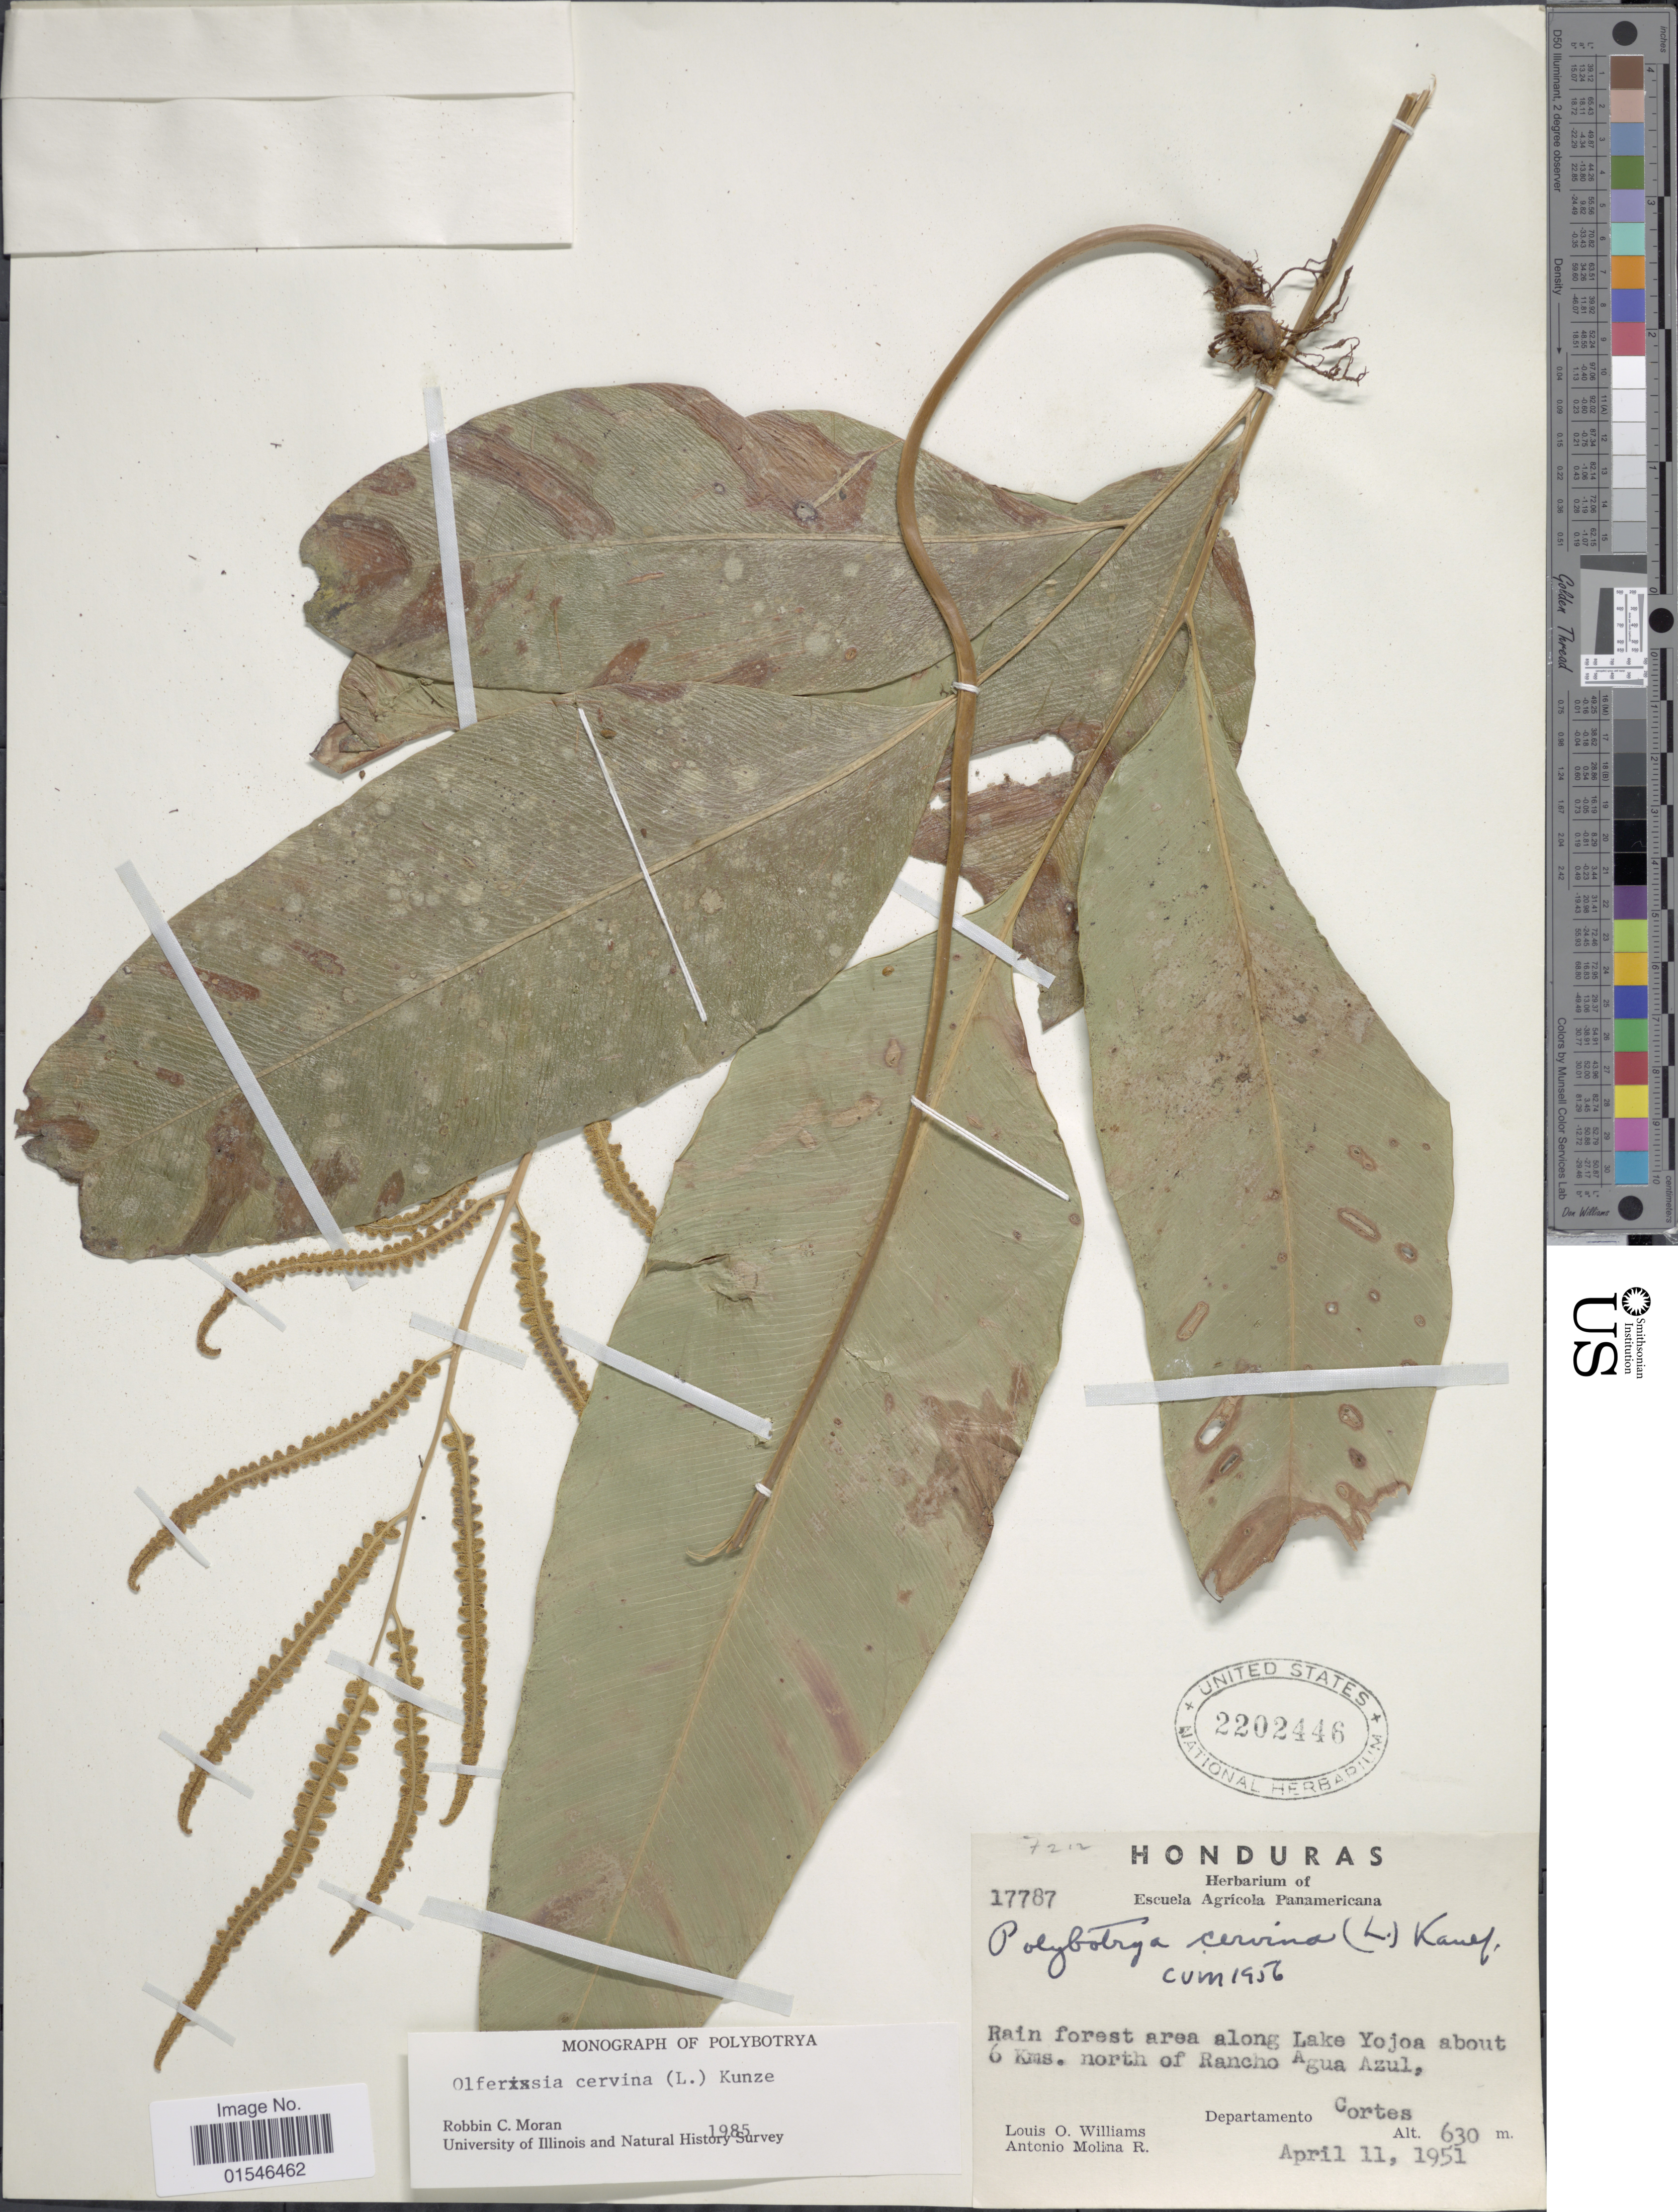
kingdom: Plantae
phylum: Tracheophyta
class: Polypodiopsida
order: Polypodiales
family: Dryopteridaceae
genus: Olfersia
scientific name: Olfersia cervina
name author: (L.) Kunze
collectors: L. O. Williams & A. Molina R.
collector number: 17787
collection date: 1951-04-11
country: Honduras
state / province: Cortés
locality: Rain forest area along Lake yojoa about 6 Kms. north of Ranho Agua Azul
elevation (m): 630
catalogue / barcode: US 2202446